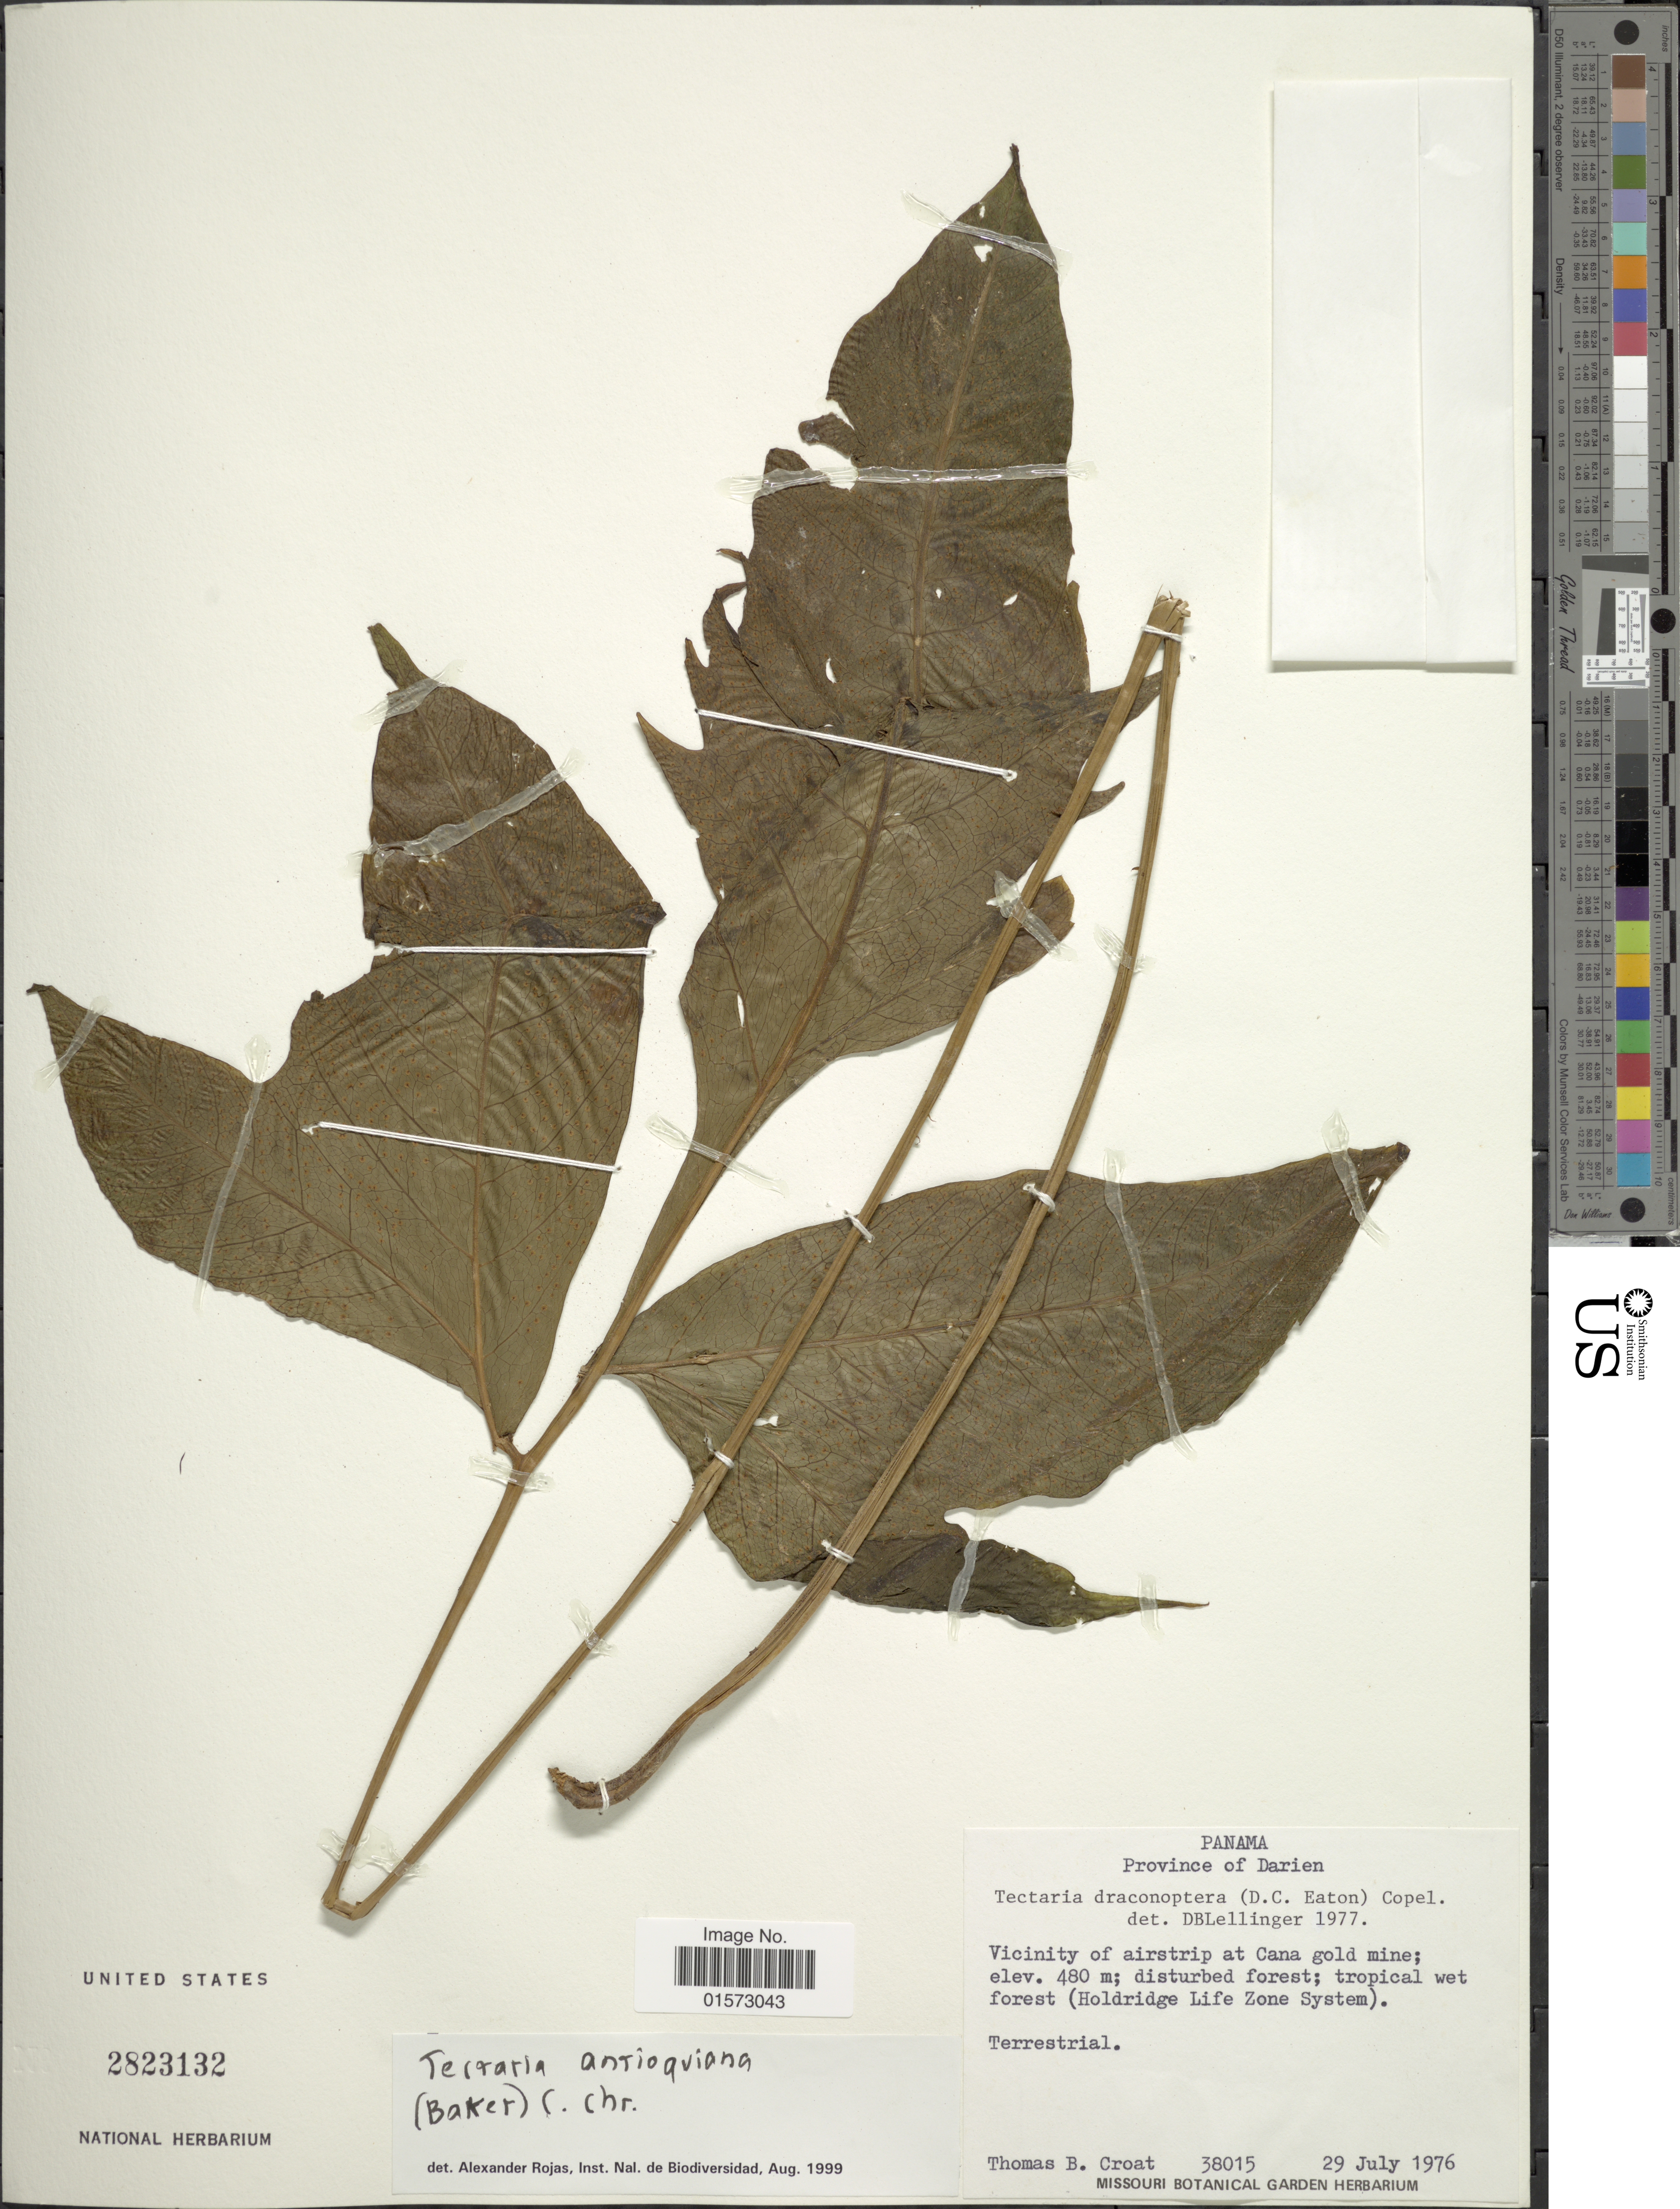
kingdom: Plantae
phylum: Tracheophyta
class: Polypodiopsida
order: Polypodiales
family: Tectariaceae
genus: Tectaria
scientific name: Tectaria draconoptera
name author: (D.C. Eaton) Copel.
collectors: T. B. Croat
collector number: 38015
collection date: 1976-07-29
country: Panama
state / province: Darién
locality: Vicinity of airstrip at Cana gold mine; disturbed forest; tropical wet forest (Holdridge Life Zone System)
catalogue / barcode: US 2823132